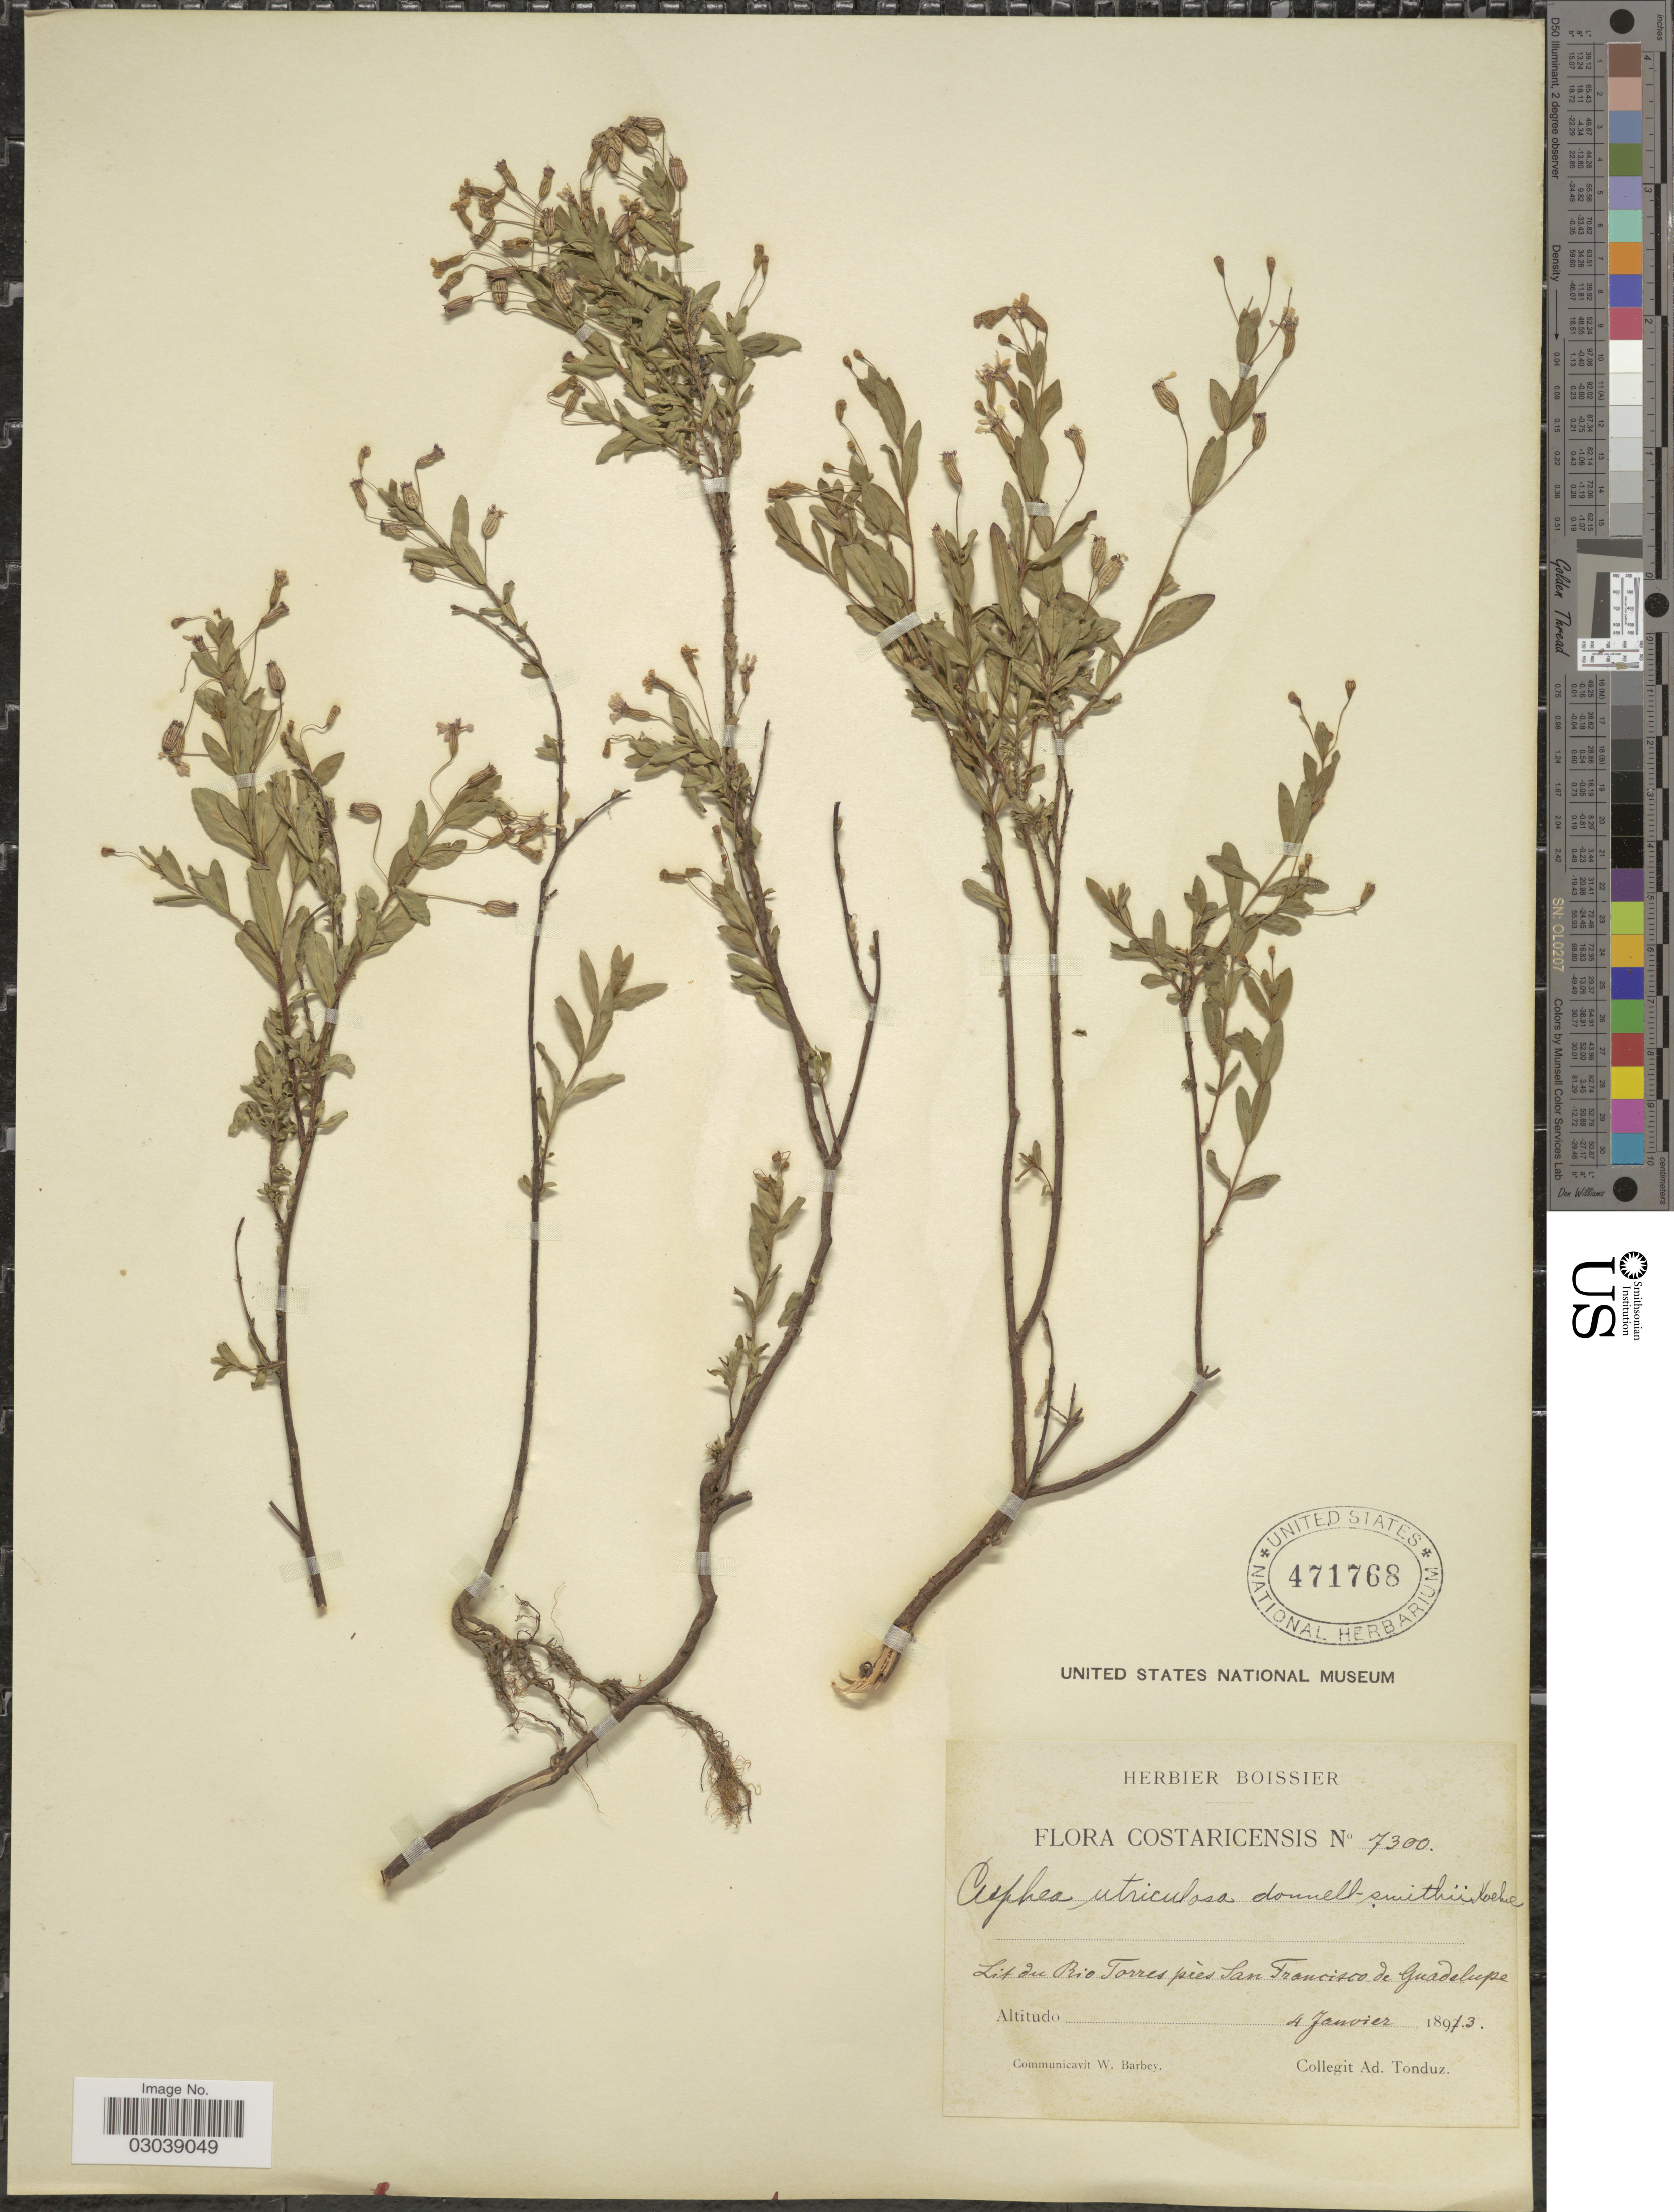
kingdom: Plantae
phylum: Tracheophyta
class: Magnoliopsida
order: Myrtales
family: Lythraceae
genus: Cuphea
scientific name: Cuphea utriculosa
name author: Koehne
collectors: A. Tonduz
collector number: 7300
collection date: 1893-01-04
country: Costa Rica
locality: Lit du Rio Torres prés San Francisco de Guadelupe.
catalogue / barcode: US 471768